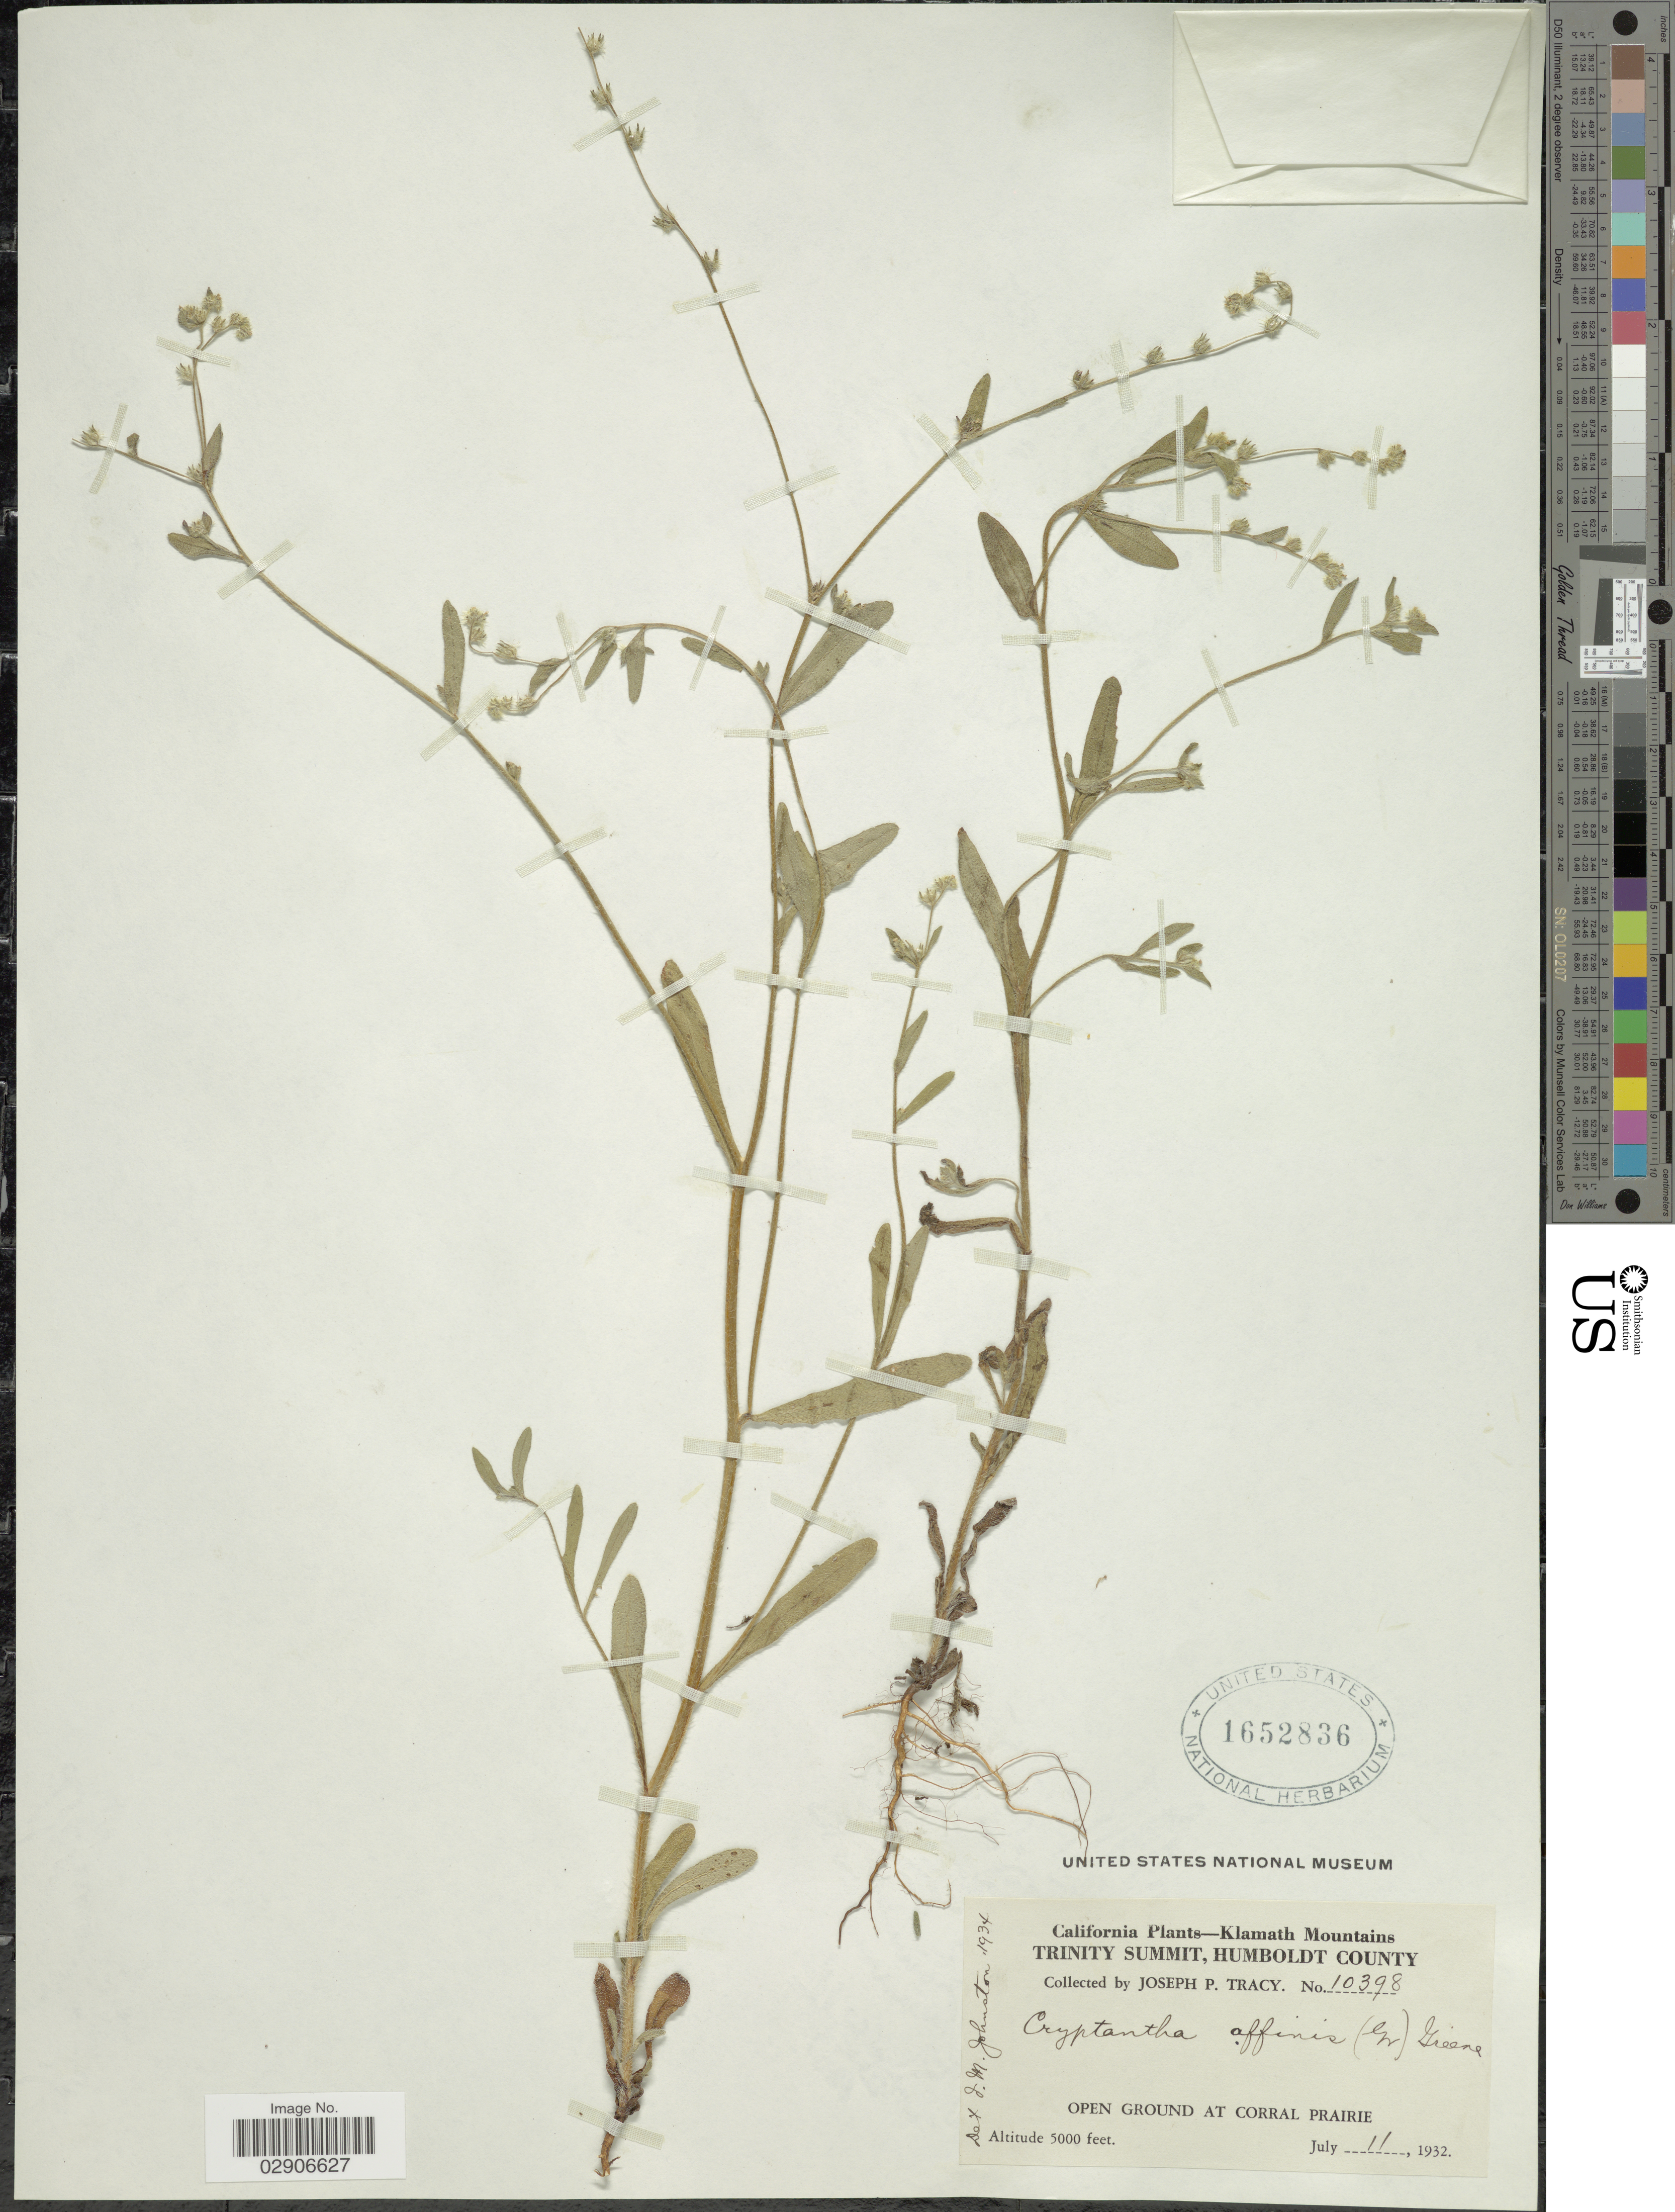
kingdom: Plantae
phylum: Tracheophyta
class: Magnoliopsida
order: Boraginales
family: Boraginaceae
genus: Cryptantha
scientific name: Cryptantha affinis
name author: (A. Gray) Greene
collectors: J. Tracy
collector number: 10398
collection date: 1932-07-11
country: United States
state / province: California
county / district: Humboldt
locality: Open ground at Corral Prairie. California - Klamath Mountains. Trinity Summit, Humboldt County.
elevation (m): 1524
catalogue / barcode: US 1652836